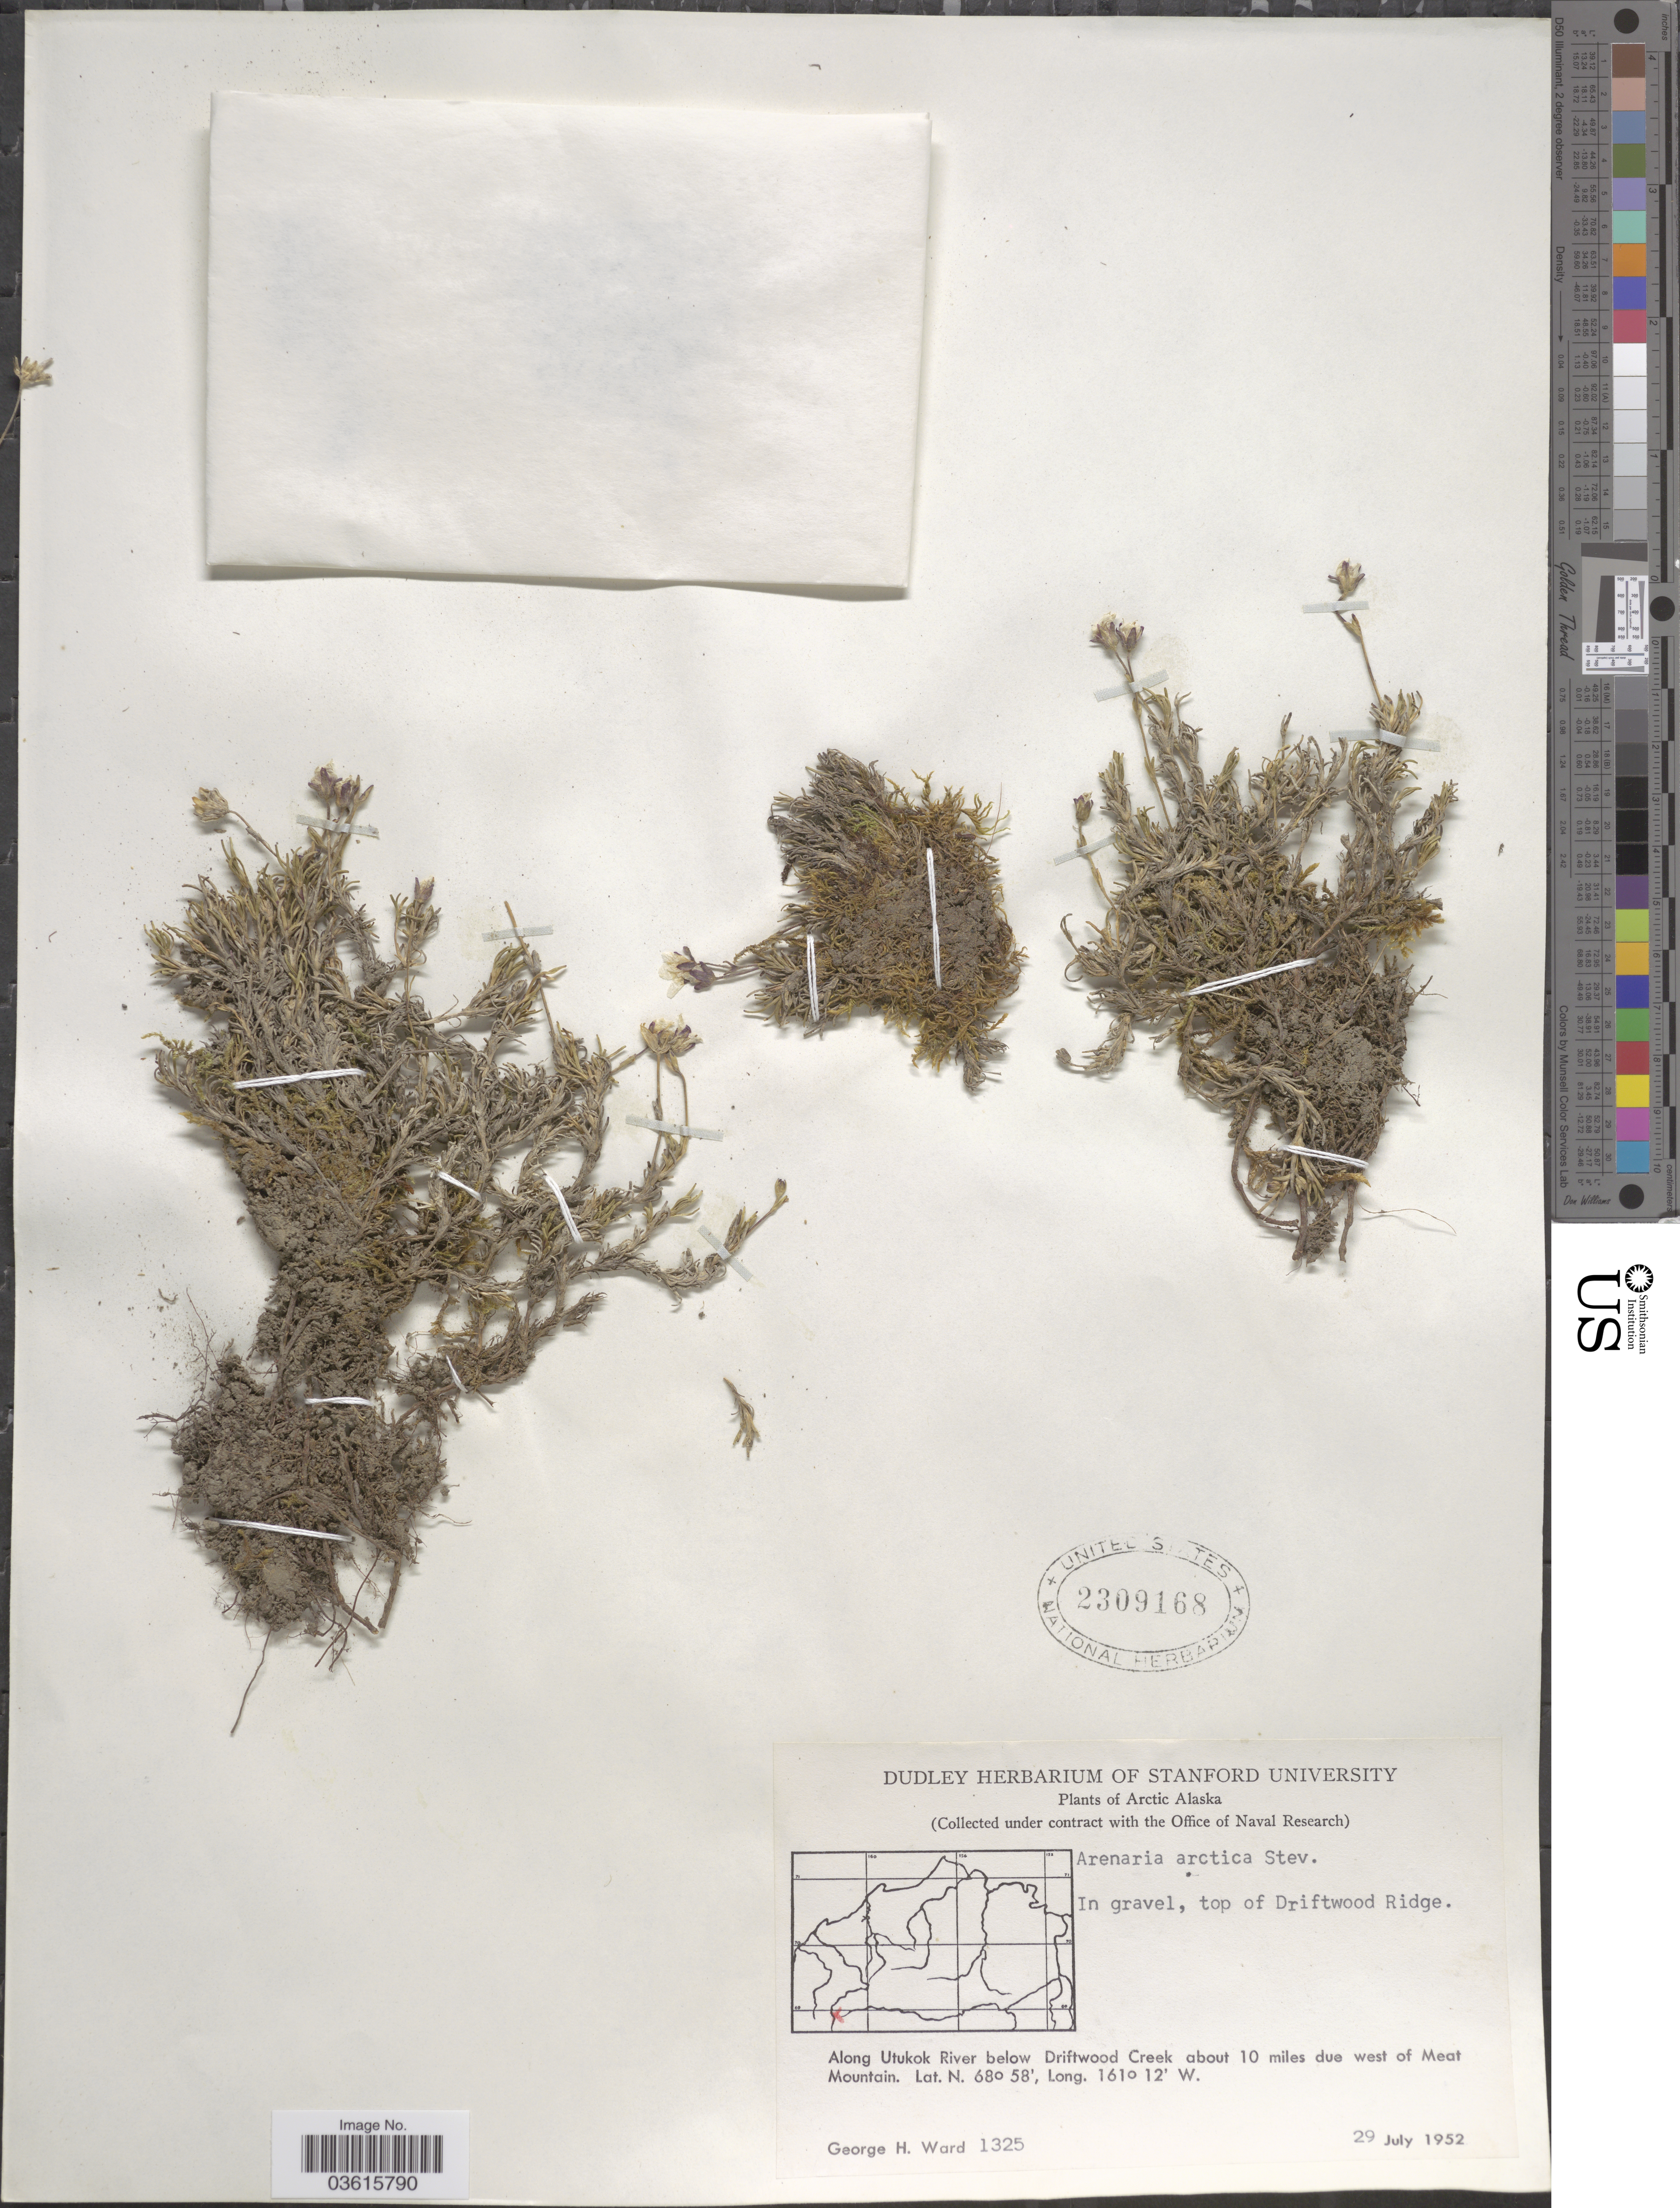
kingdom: Plantae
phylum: Tracheophyta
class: Magnoliopsida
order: Caryophyllales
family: Caryophyllaceae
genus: Cherleria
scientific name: Cherleria arctica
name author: (Steven ex Ser.) A.J. Moore & Dillenb.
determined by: Strong, M. T., (US), Smithsonian Institution - National Museum of Natural History (UNITED STATES)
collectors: G. H. Ward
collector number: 1325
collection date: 1952-07-29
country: United States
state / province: Alaska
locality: Arctic Alaska. In gravel, top of Driftwood Ridge. Along Utukok River below Driftwood Creek about 10 miles due west of Meat Mountain.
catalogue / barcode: US 2309168